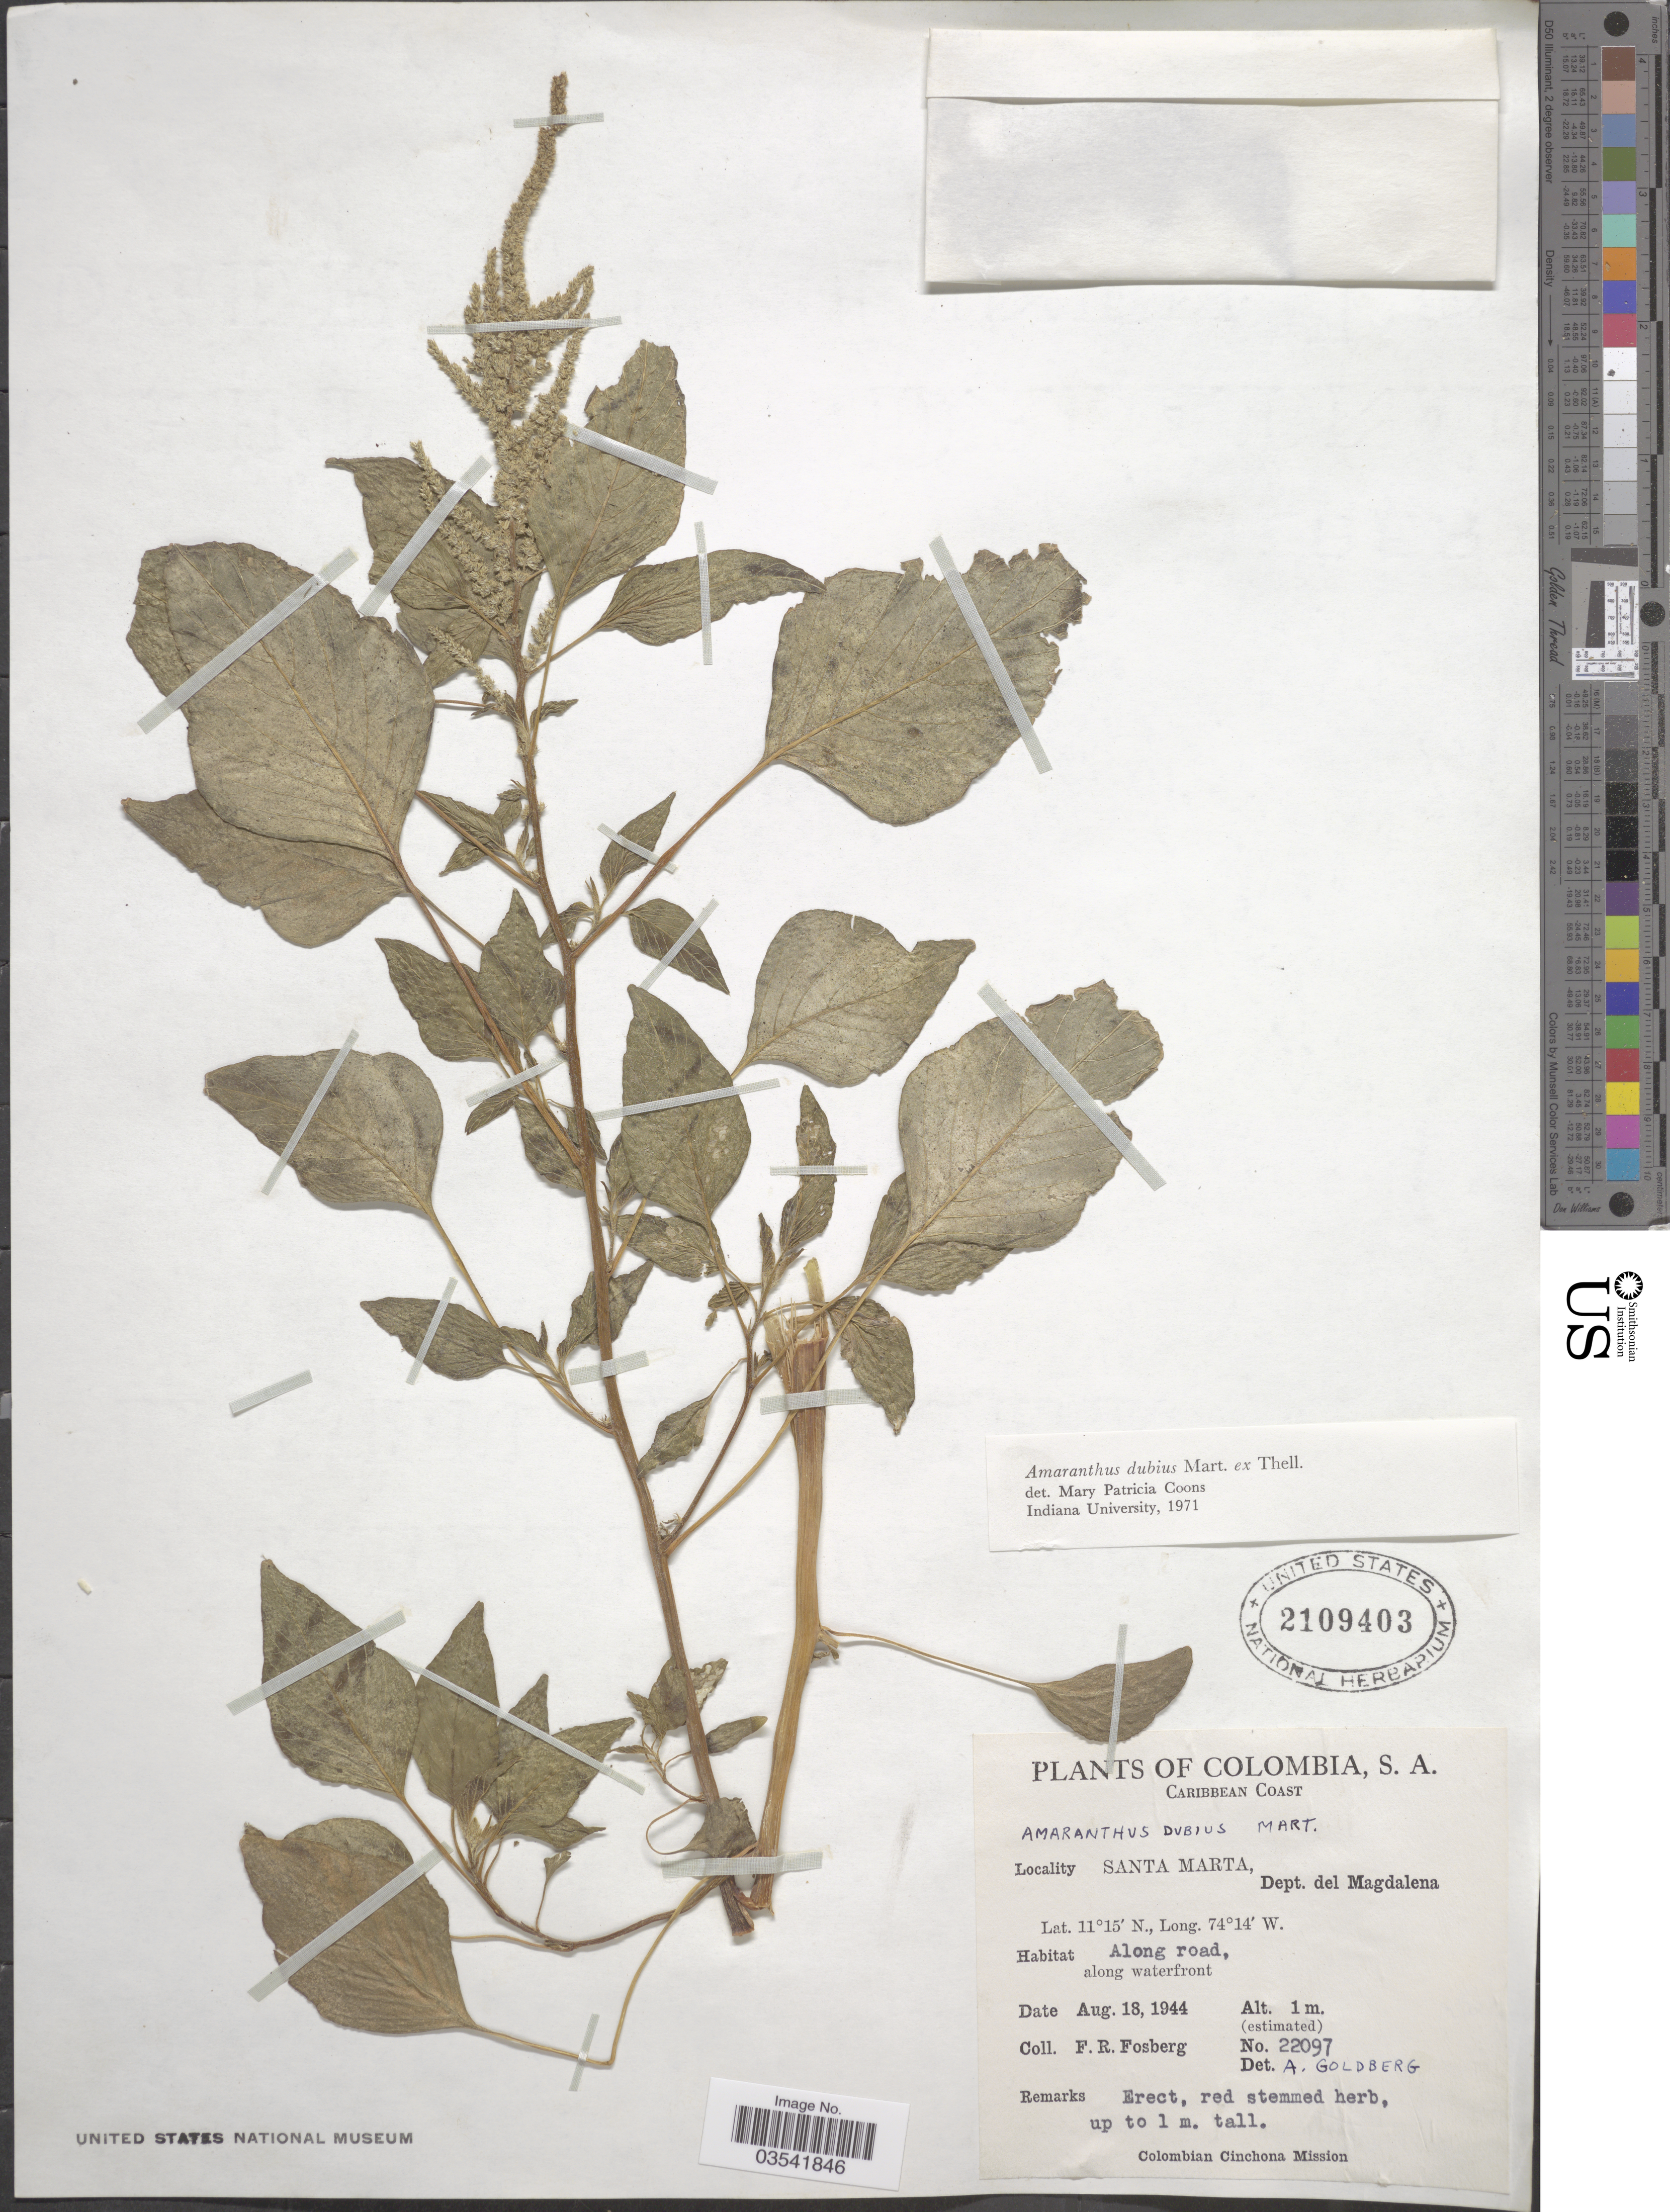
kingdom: Plantae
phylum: Tracheophyta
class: Magnoliopsida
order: Caryophyllales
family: Amaranthaceae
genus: Amaranthus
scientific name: Amaranthus dubius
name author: Mart. ex Thell.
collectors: F. R. Fosberg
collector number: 22097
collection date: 1944-08-18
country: Colombia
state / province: Magdalena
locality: Caribbean Coast. Santa Marta, Dept. del Magdalena. Along road, along waterfront.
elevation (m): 1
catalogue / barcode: US 2109403